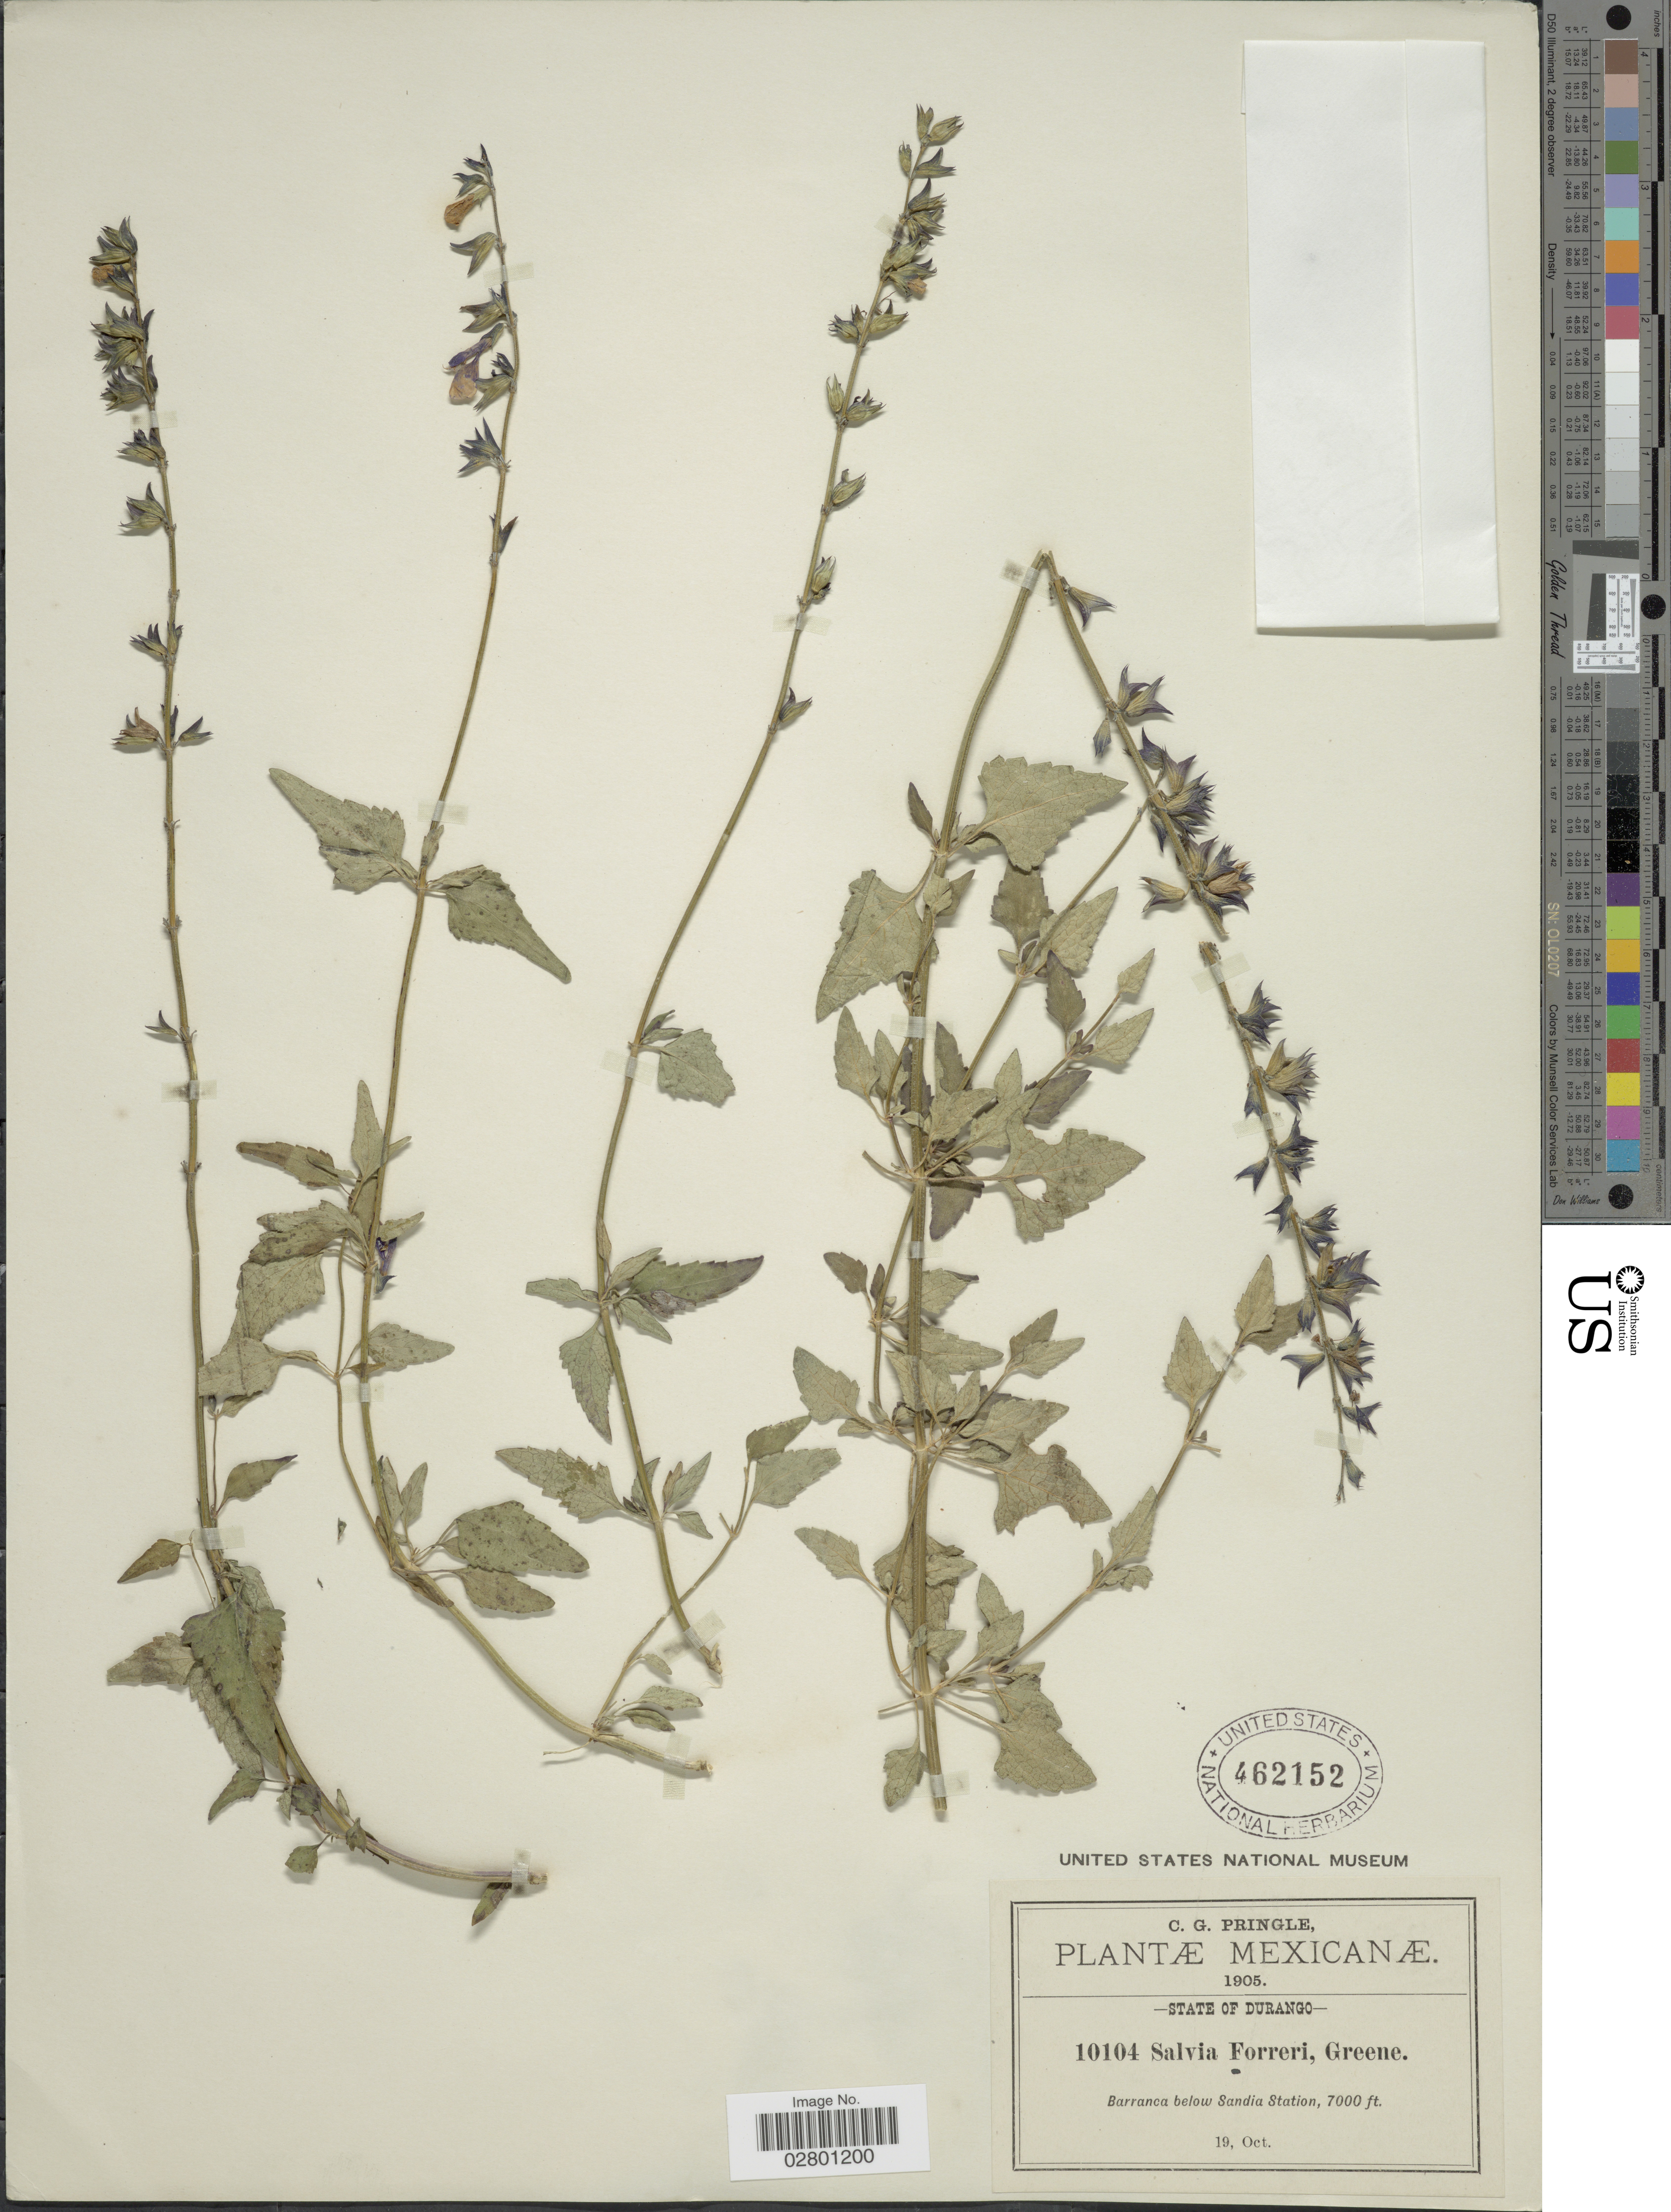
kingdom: Plantae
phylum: Tracheophyta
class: Magnoliopsida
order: Lamiales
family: Lamiaceae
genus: Salvia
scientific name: Salvia forreri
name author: Greene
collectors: C. G. Pringle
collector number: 10104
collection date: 1905-10-19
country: Mexico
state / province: Durango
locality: Barranca below Sandia Station.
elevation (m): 2134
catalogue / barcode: US 462152